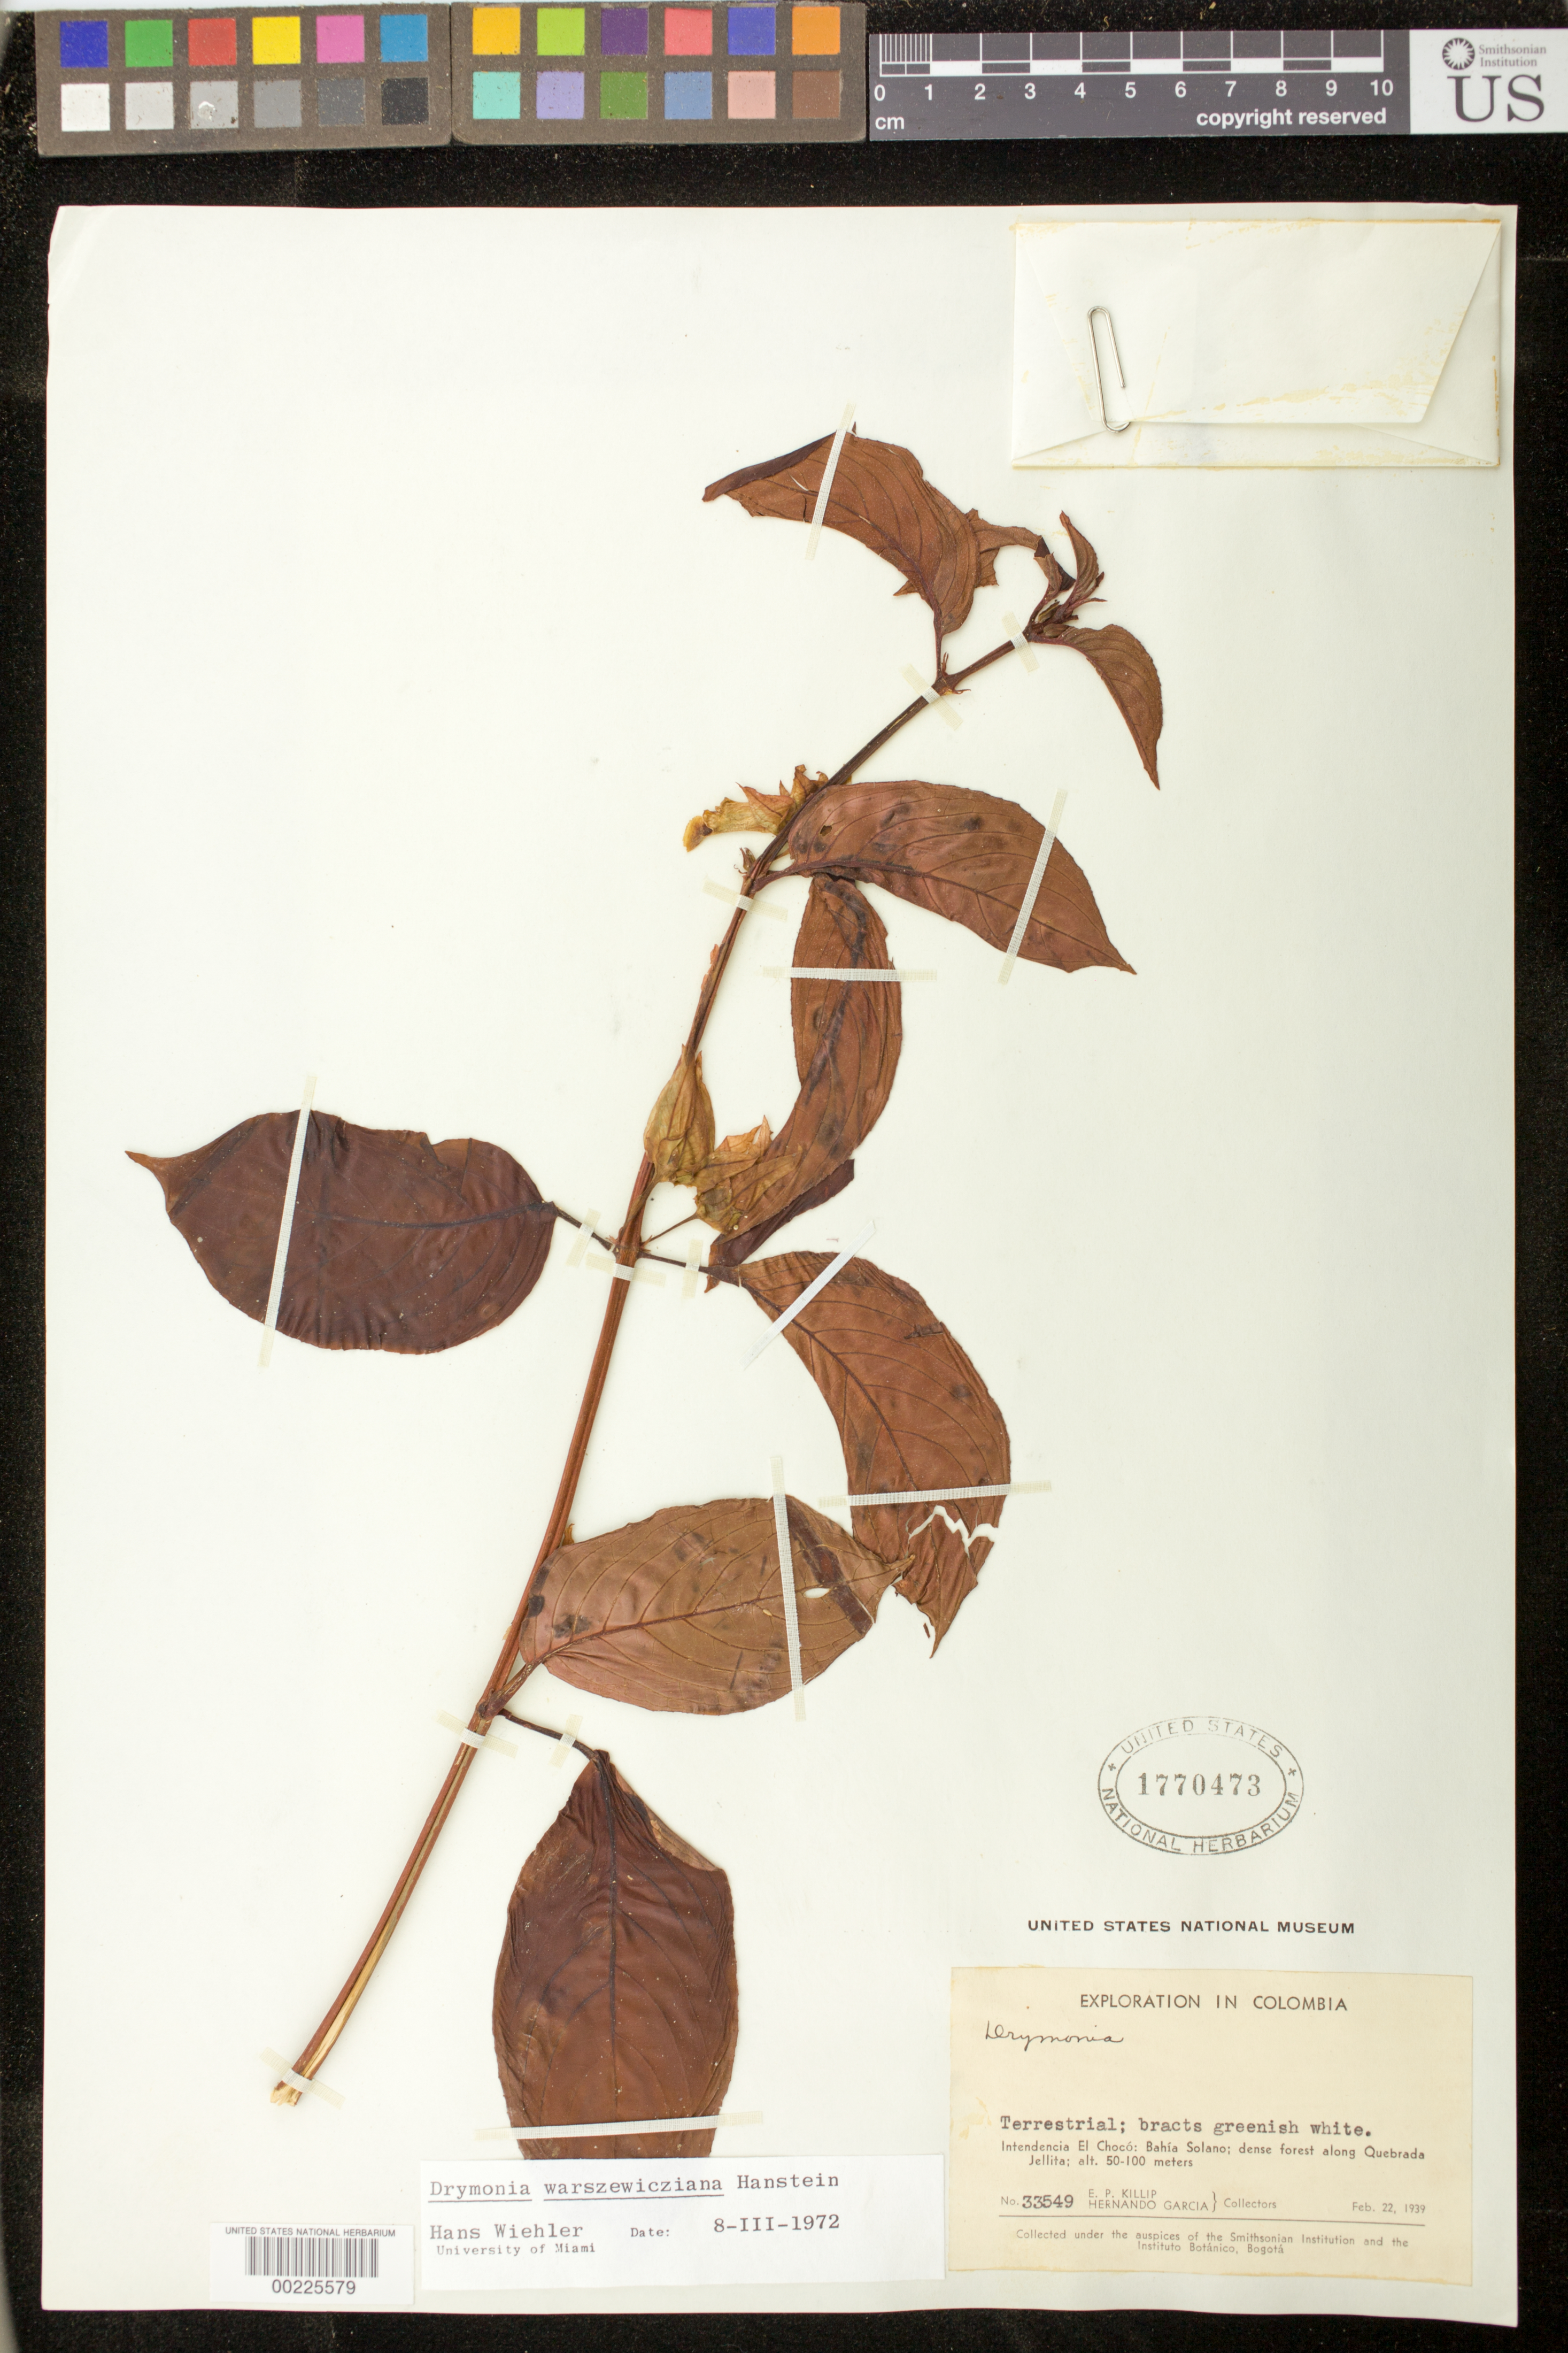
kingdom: Plantae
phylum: Tracheophyta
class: Magnoliopsida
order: Lamiales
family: Gesneriaceae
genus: Drymonia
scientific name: Drymonia warszewicziana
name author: Hanst.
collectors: E. P. Killip & H. Garcia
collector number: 33549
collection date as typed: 22 Feb 1939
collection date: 1939-02-22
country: Colombia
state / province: Chocó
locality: Bahia Solano, along Quebrada Jellita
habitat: Dense forest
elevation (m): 50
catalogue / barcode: US 1770473